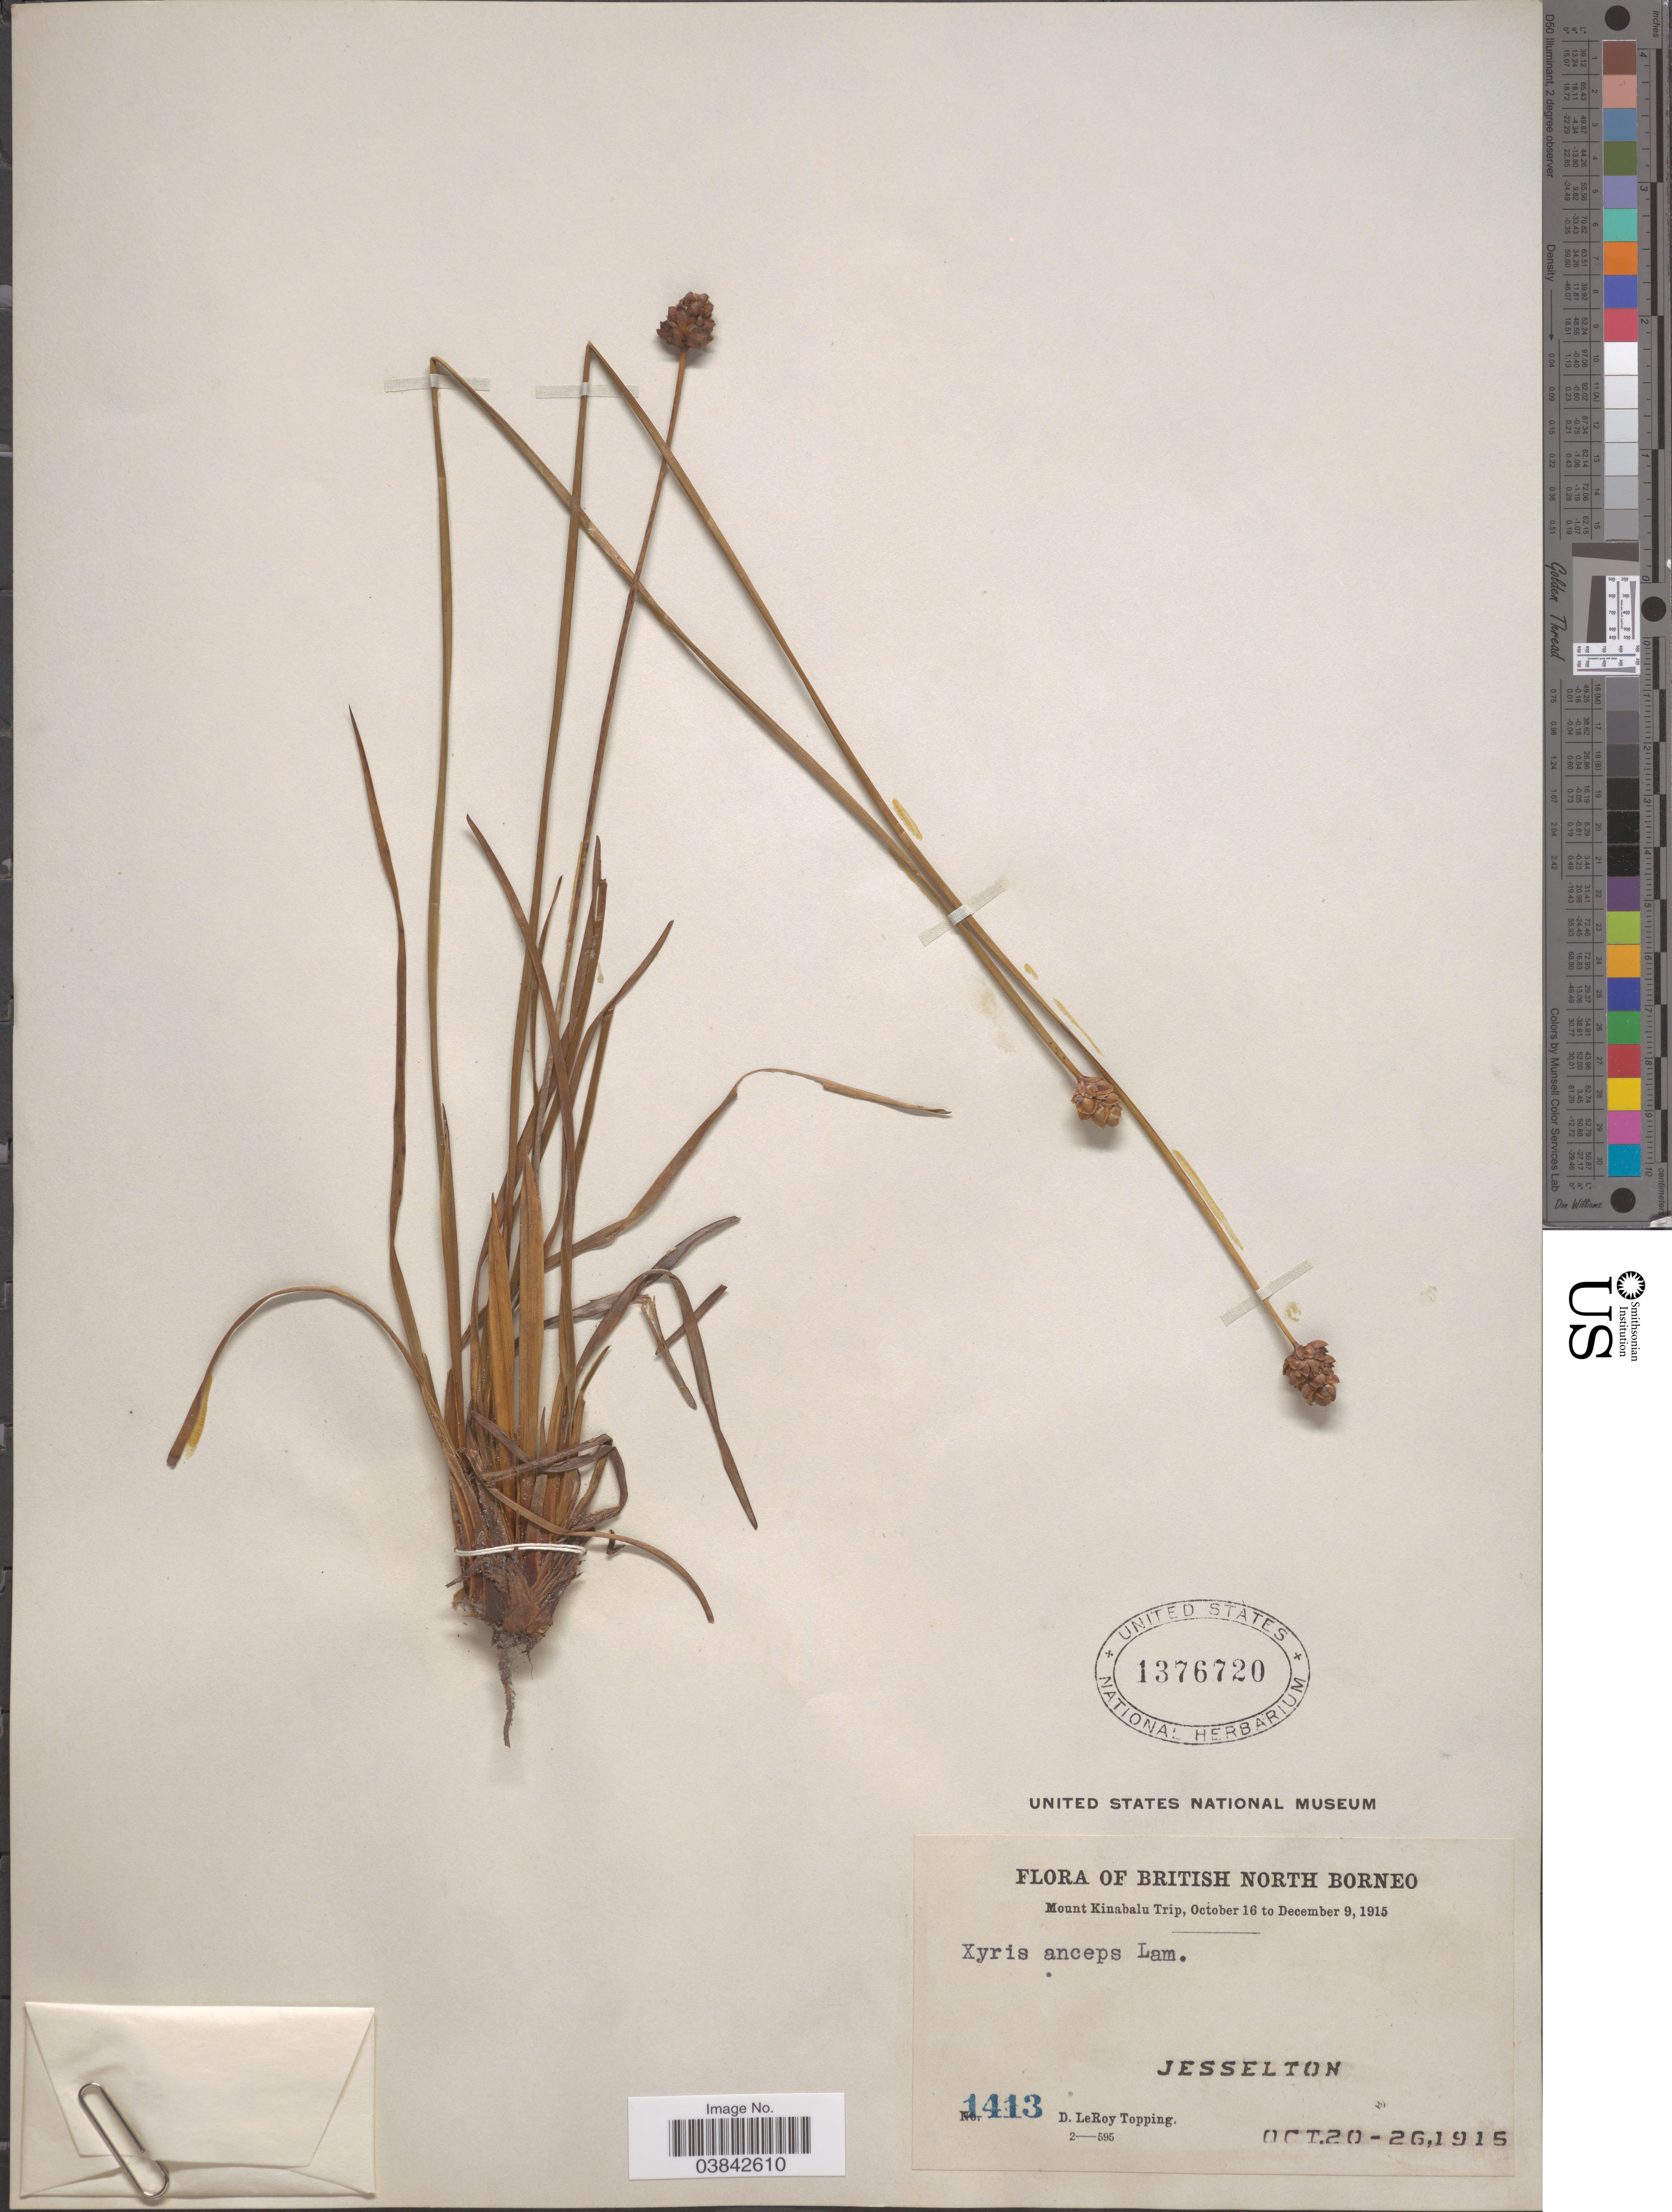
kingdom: Plantae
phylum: Tracheophyta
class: Liliopsida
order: Poales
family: Xyridaceae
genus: Xyris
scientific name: Xyris anceps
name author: Lam.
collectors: D. L. Topping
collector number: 1413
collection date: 1915-10-20/1915-10-26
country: Malaysia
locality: British North Borneo. Jesselton.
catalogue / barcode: US 1376720